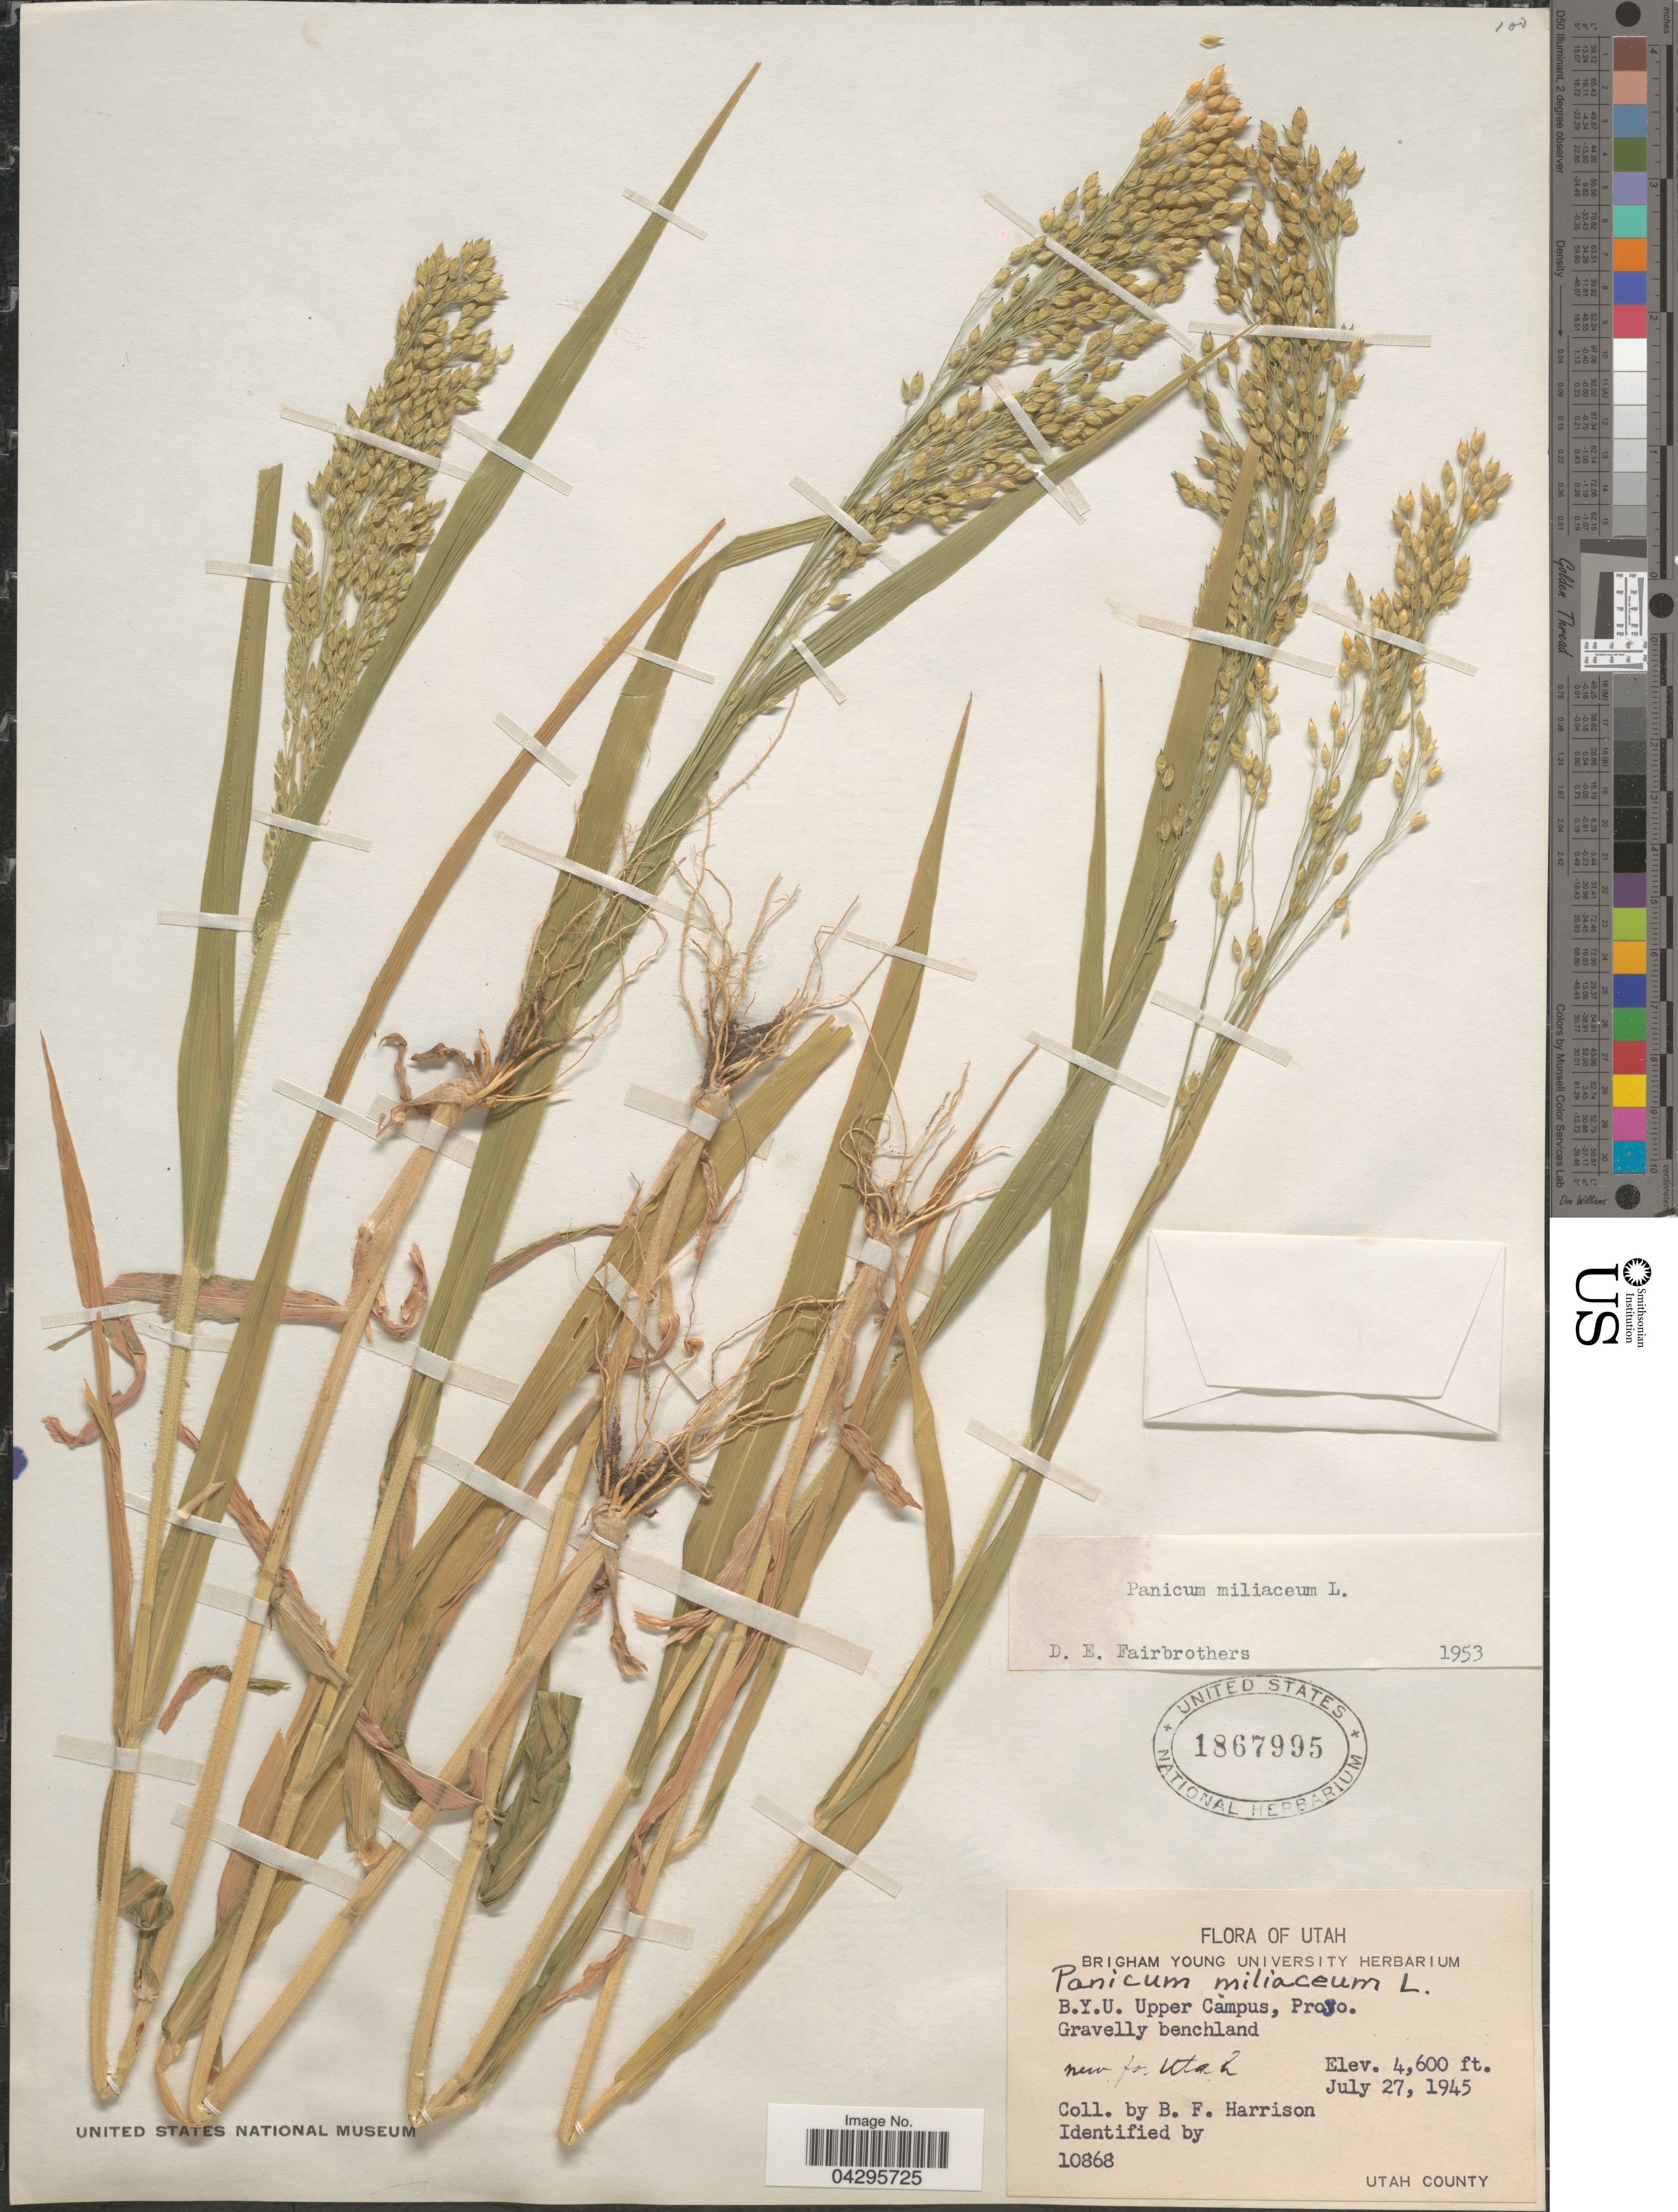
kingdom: Plantae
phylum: Tracheophyta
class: Liliopsida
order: Poales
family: Poaceae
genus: Panicum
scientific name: Panicum miliaceum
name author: L.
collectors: B. F. Harrison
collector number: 10868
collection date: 1945-07-27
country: United States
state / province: Utah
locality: B.Y.U. Upper Campus, Provo. Gravelly benchland. Utah County.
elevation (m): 1402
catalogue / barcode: US 1867995